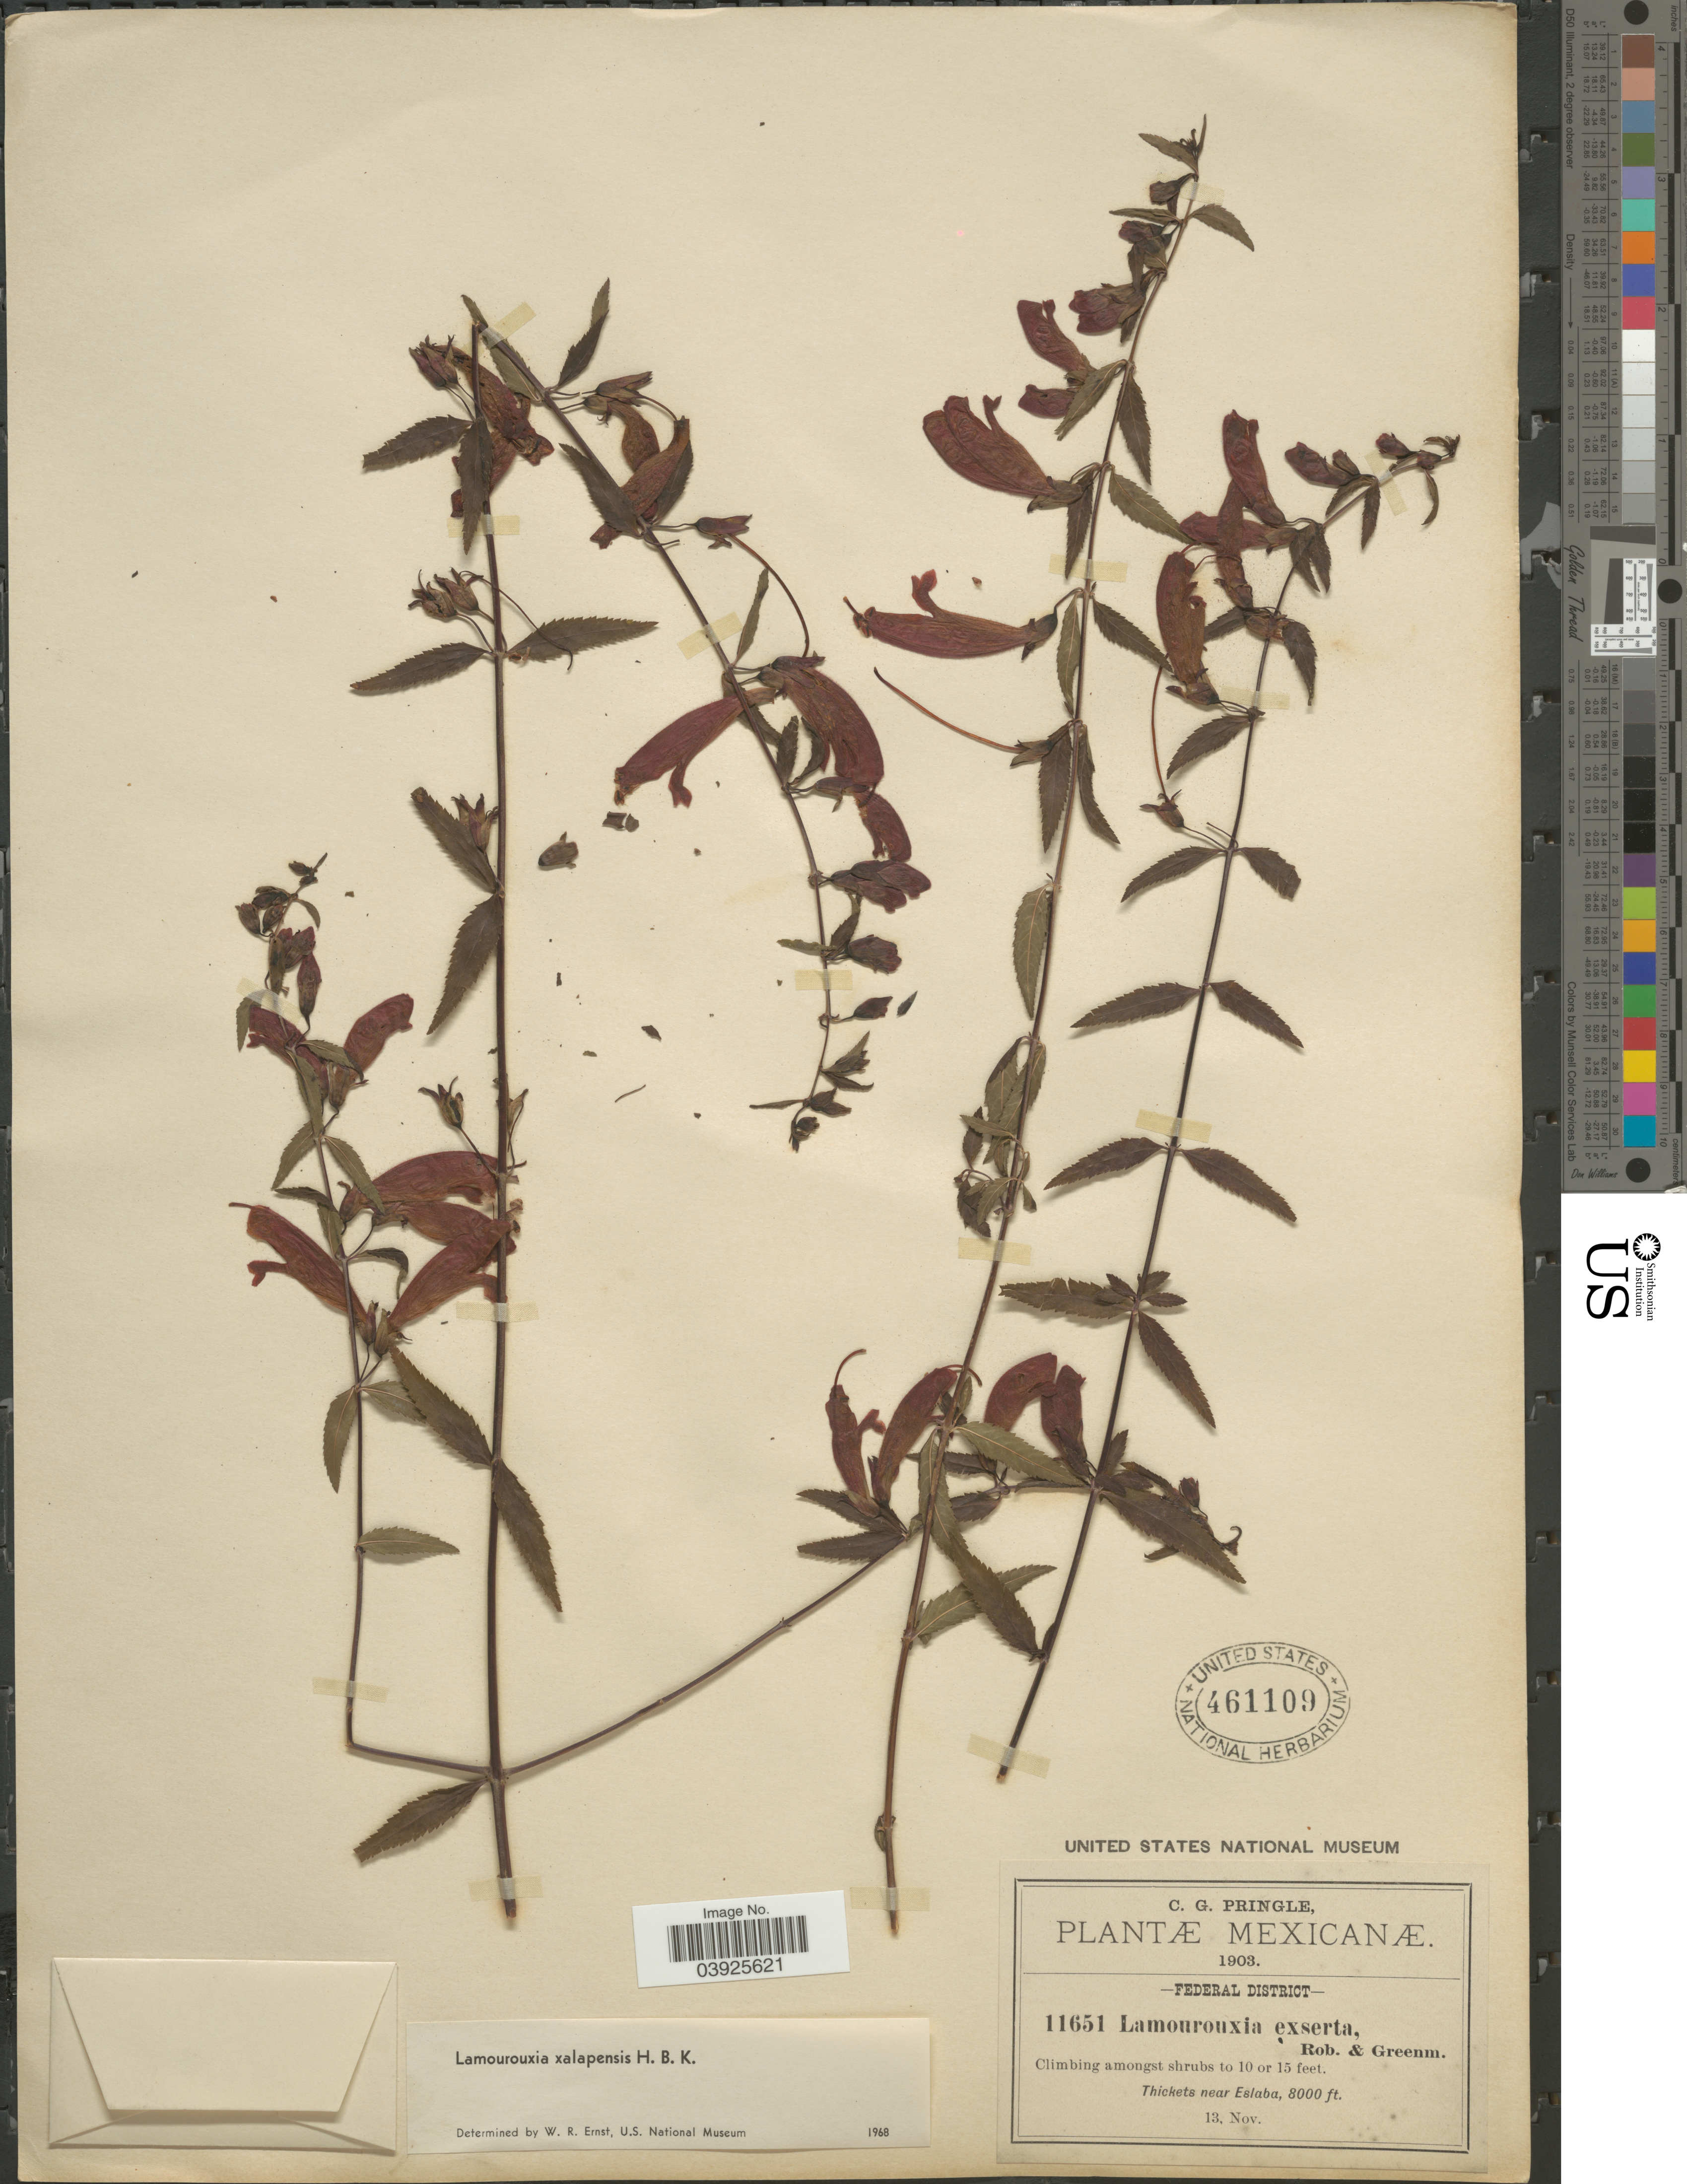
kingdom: Plantae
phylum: Tracheophyta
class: Magnoliopsida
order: Lamiales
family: Orobanchaceae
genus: Lamourouxia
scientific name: Lamourouxia xalapensis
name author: Kunth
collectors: C. G. Pringle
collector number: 11651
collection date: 1903-11-13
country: Mexico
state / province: Distrito Federal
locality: Federal District. Thickets near Eslaba.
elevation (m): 2438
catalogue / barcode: US 461109